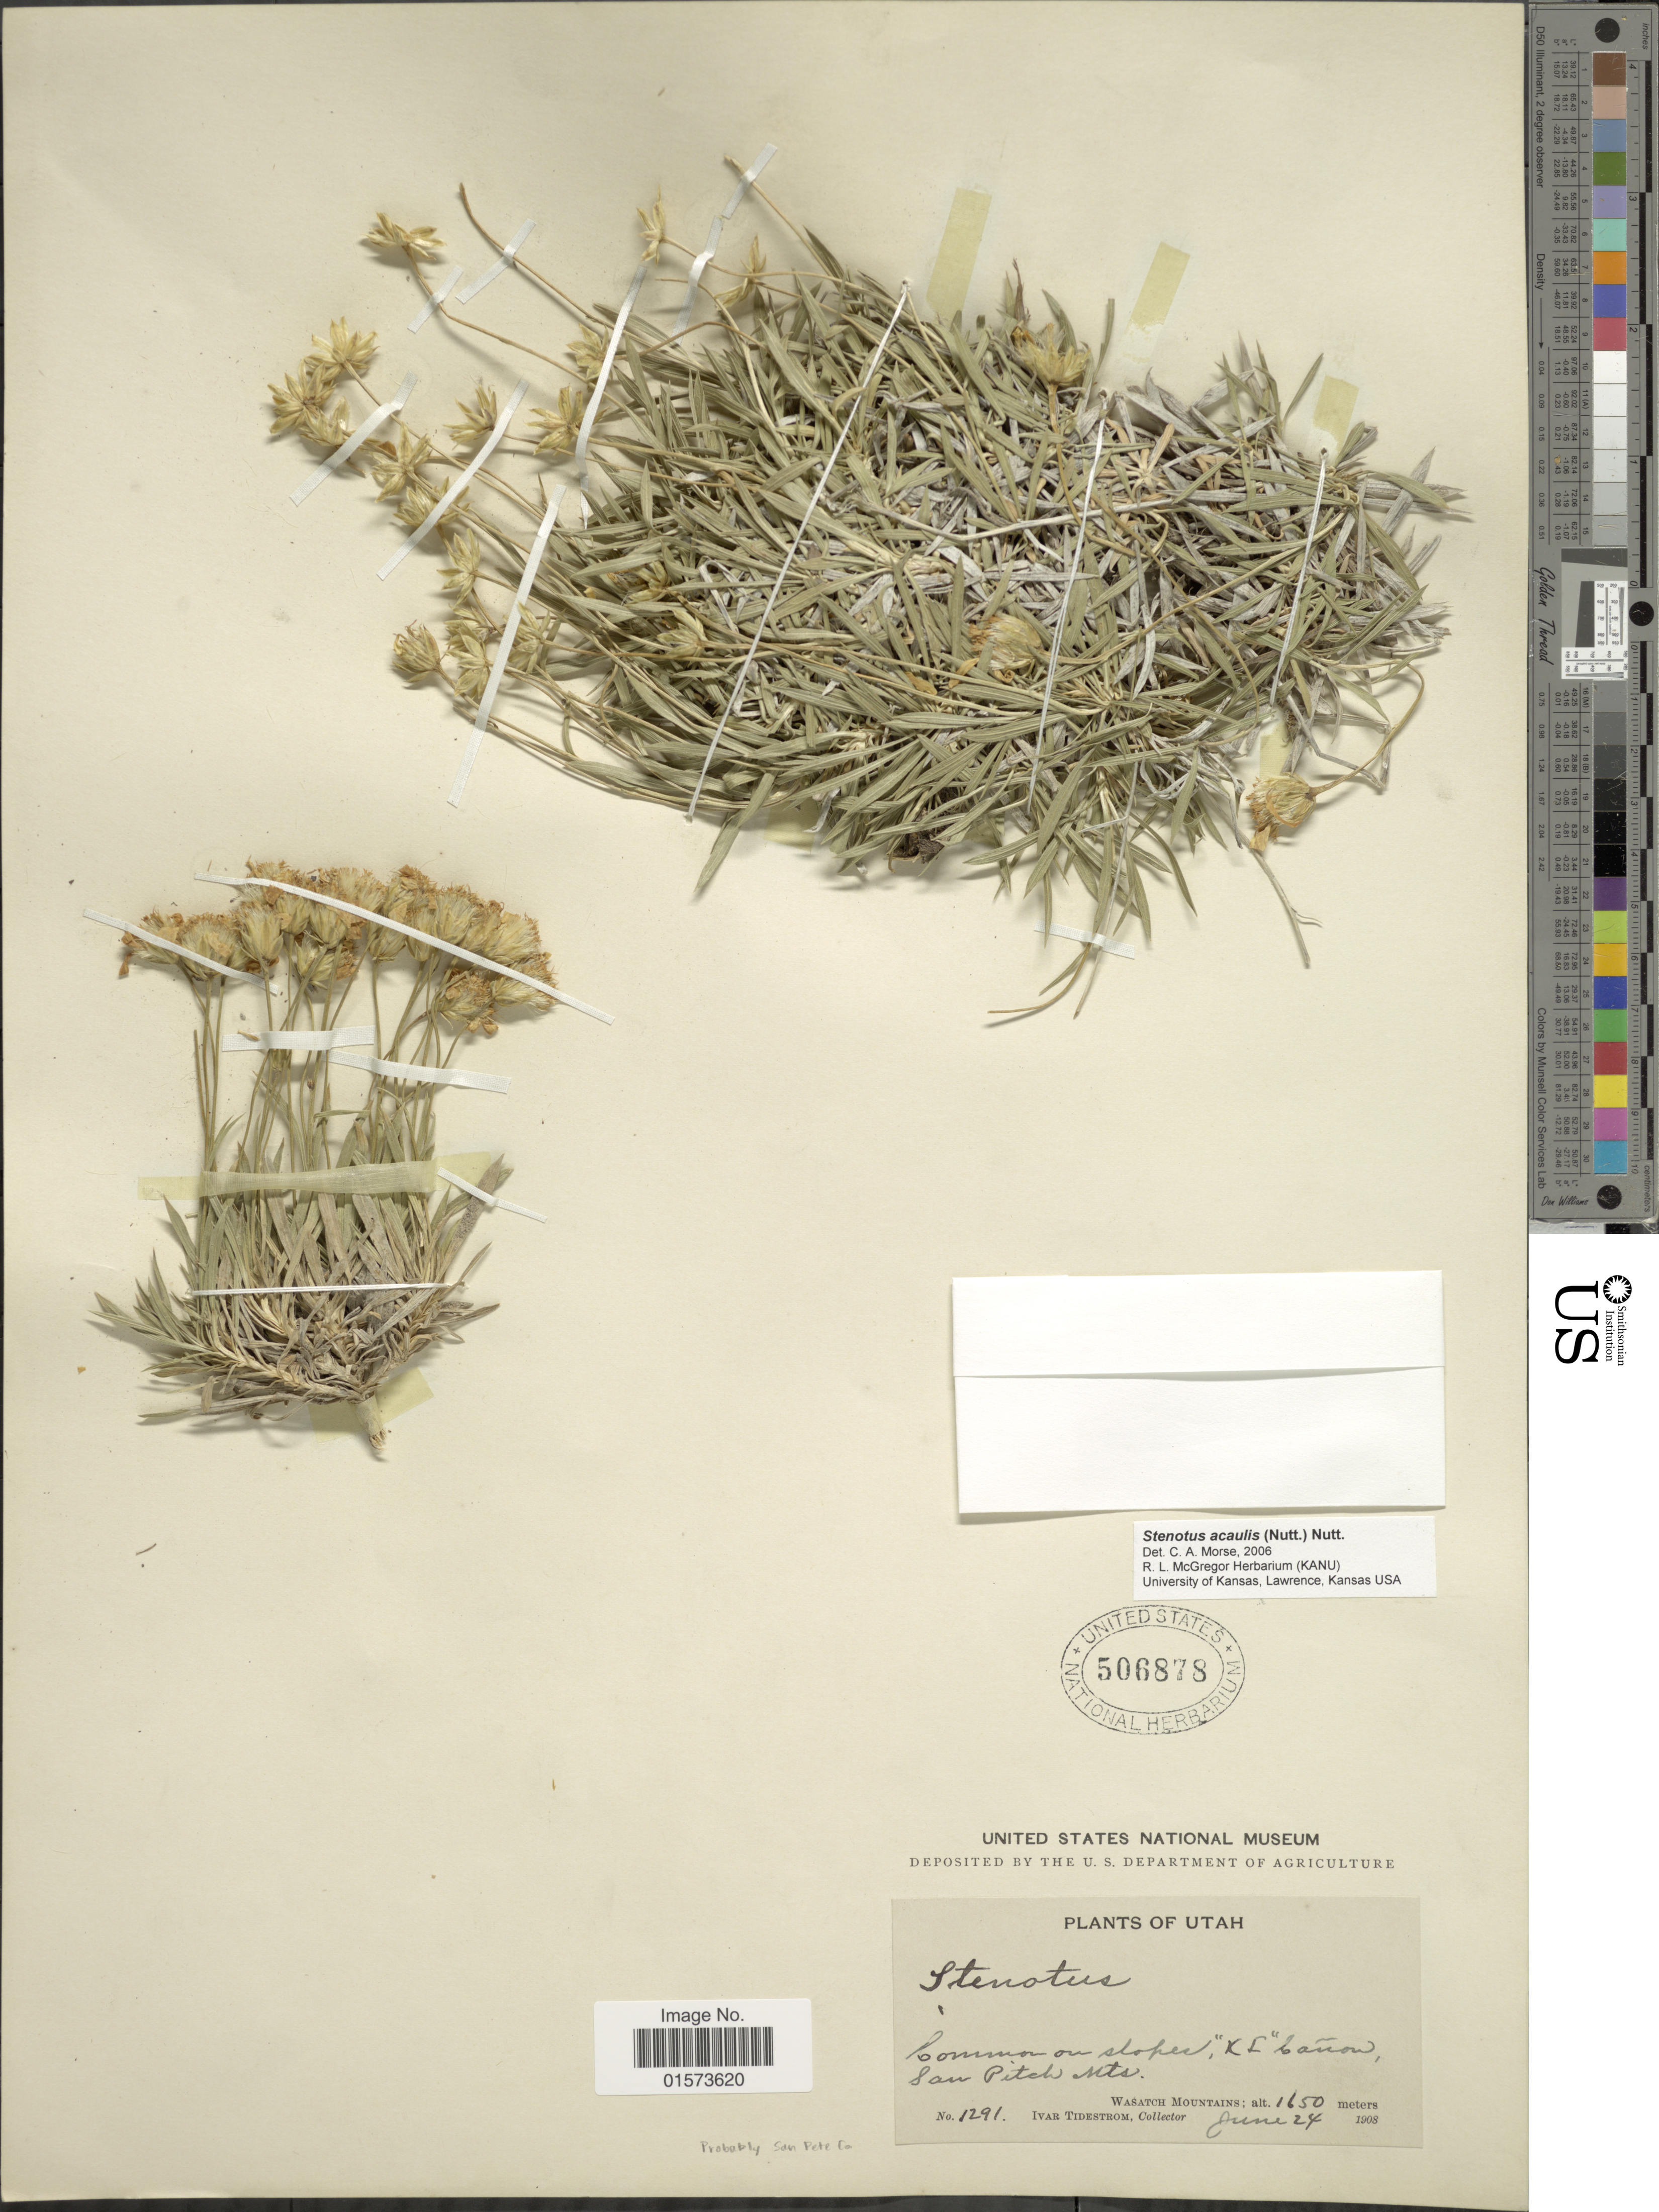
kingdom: Plantae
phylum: Tracheophyta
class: Magnoliopsida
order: Asterales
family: Asteraceae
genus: Stenotus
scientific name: Stenotus acaulis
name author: (Nutt.) Nutt.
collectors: I. F. Tidestrom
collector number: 1291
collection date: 1908-06-24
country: United States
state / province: Utah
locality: Common on slopes , "K L" Cañon, San Pitch Mts.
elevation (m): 1650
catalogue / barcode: US 506878